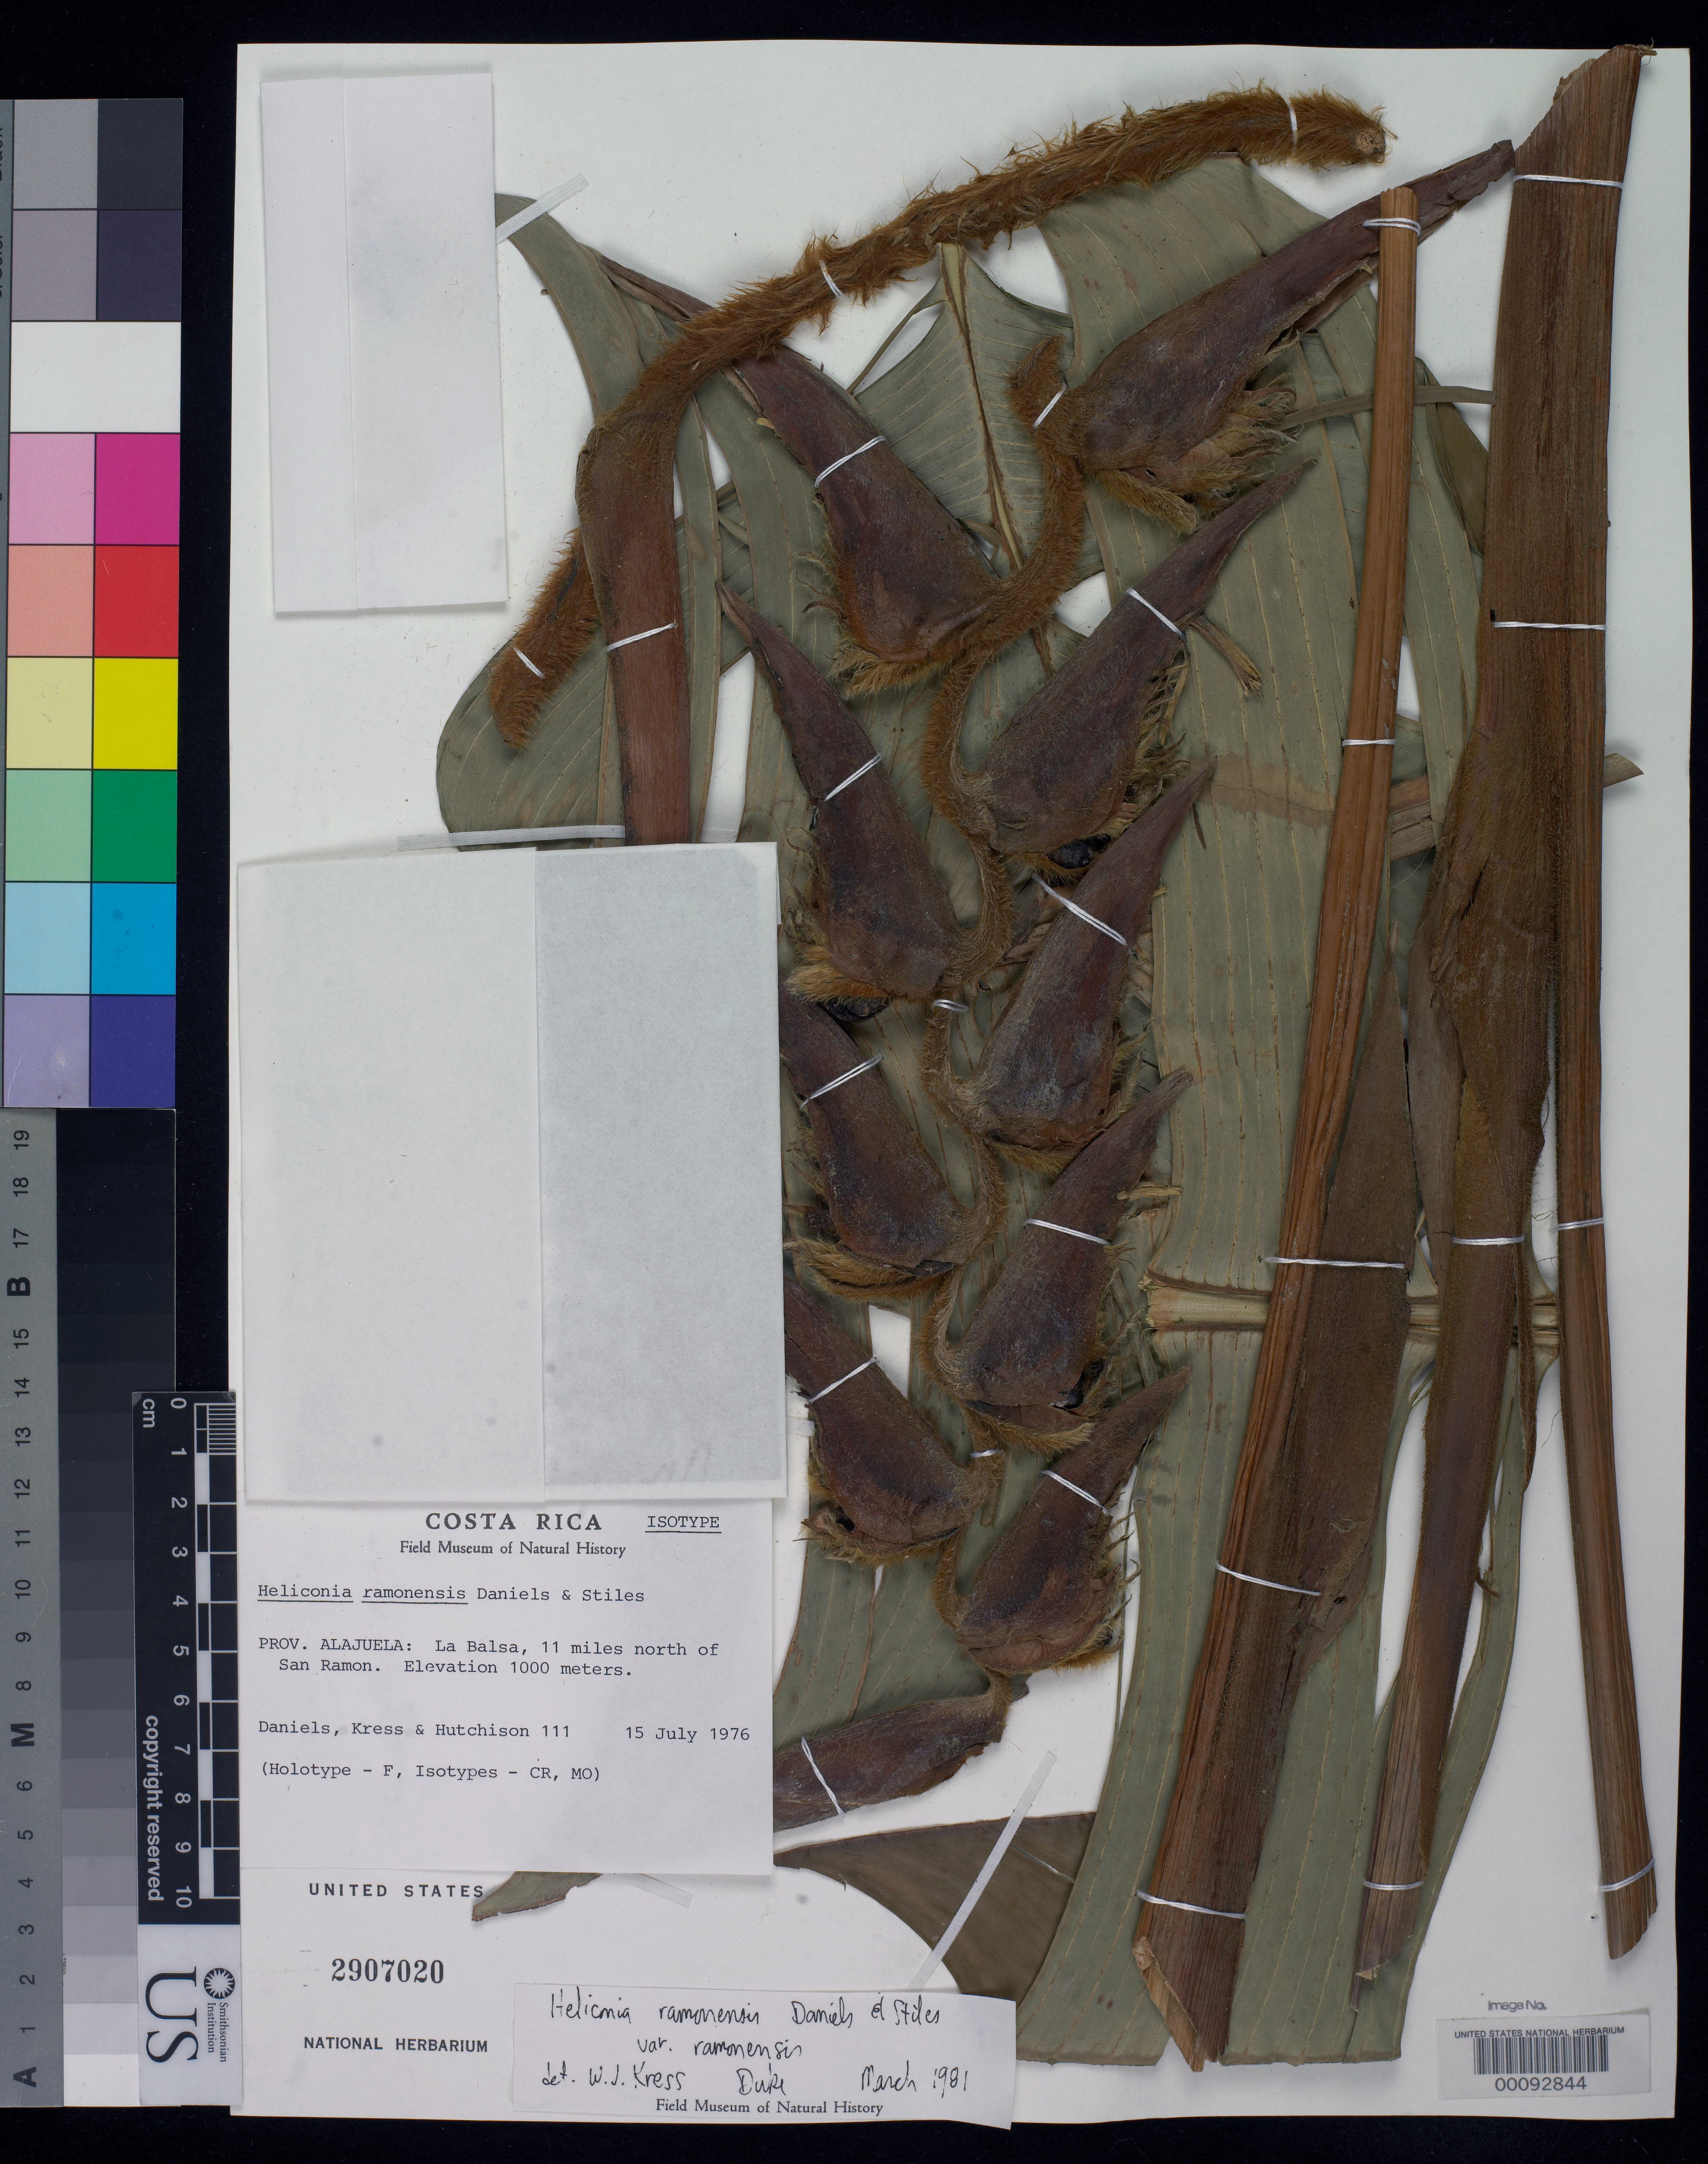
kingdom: Plantae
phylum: Tracheophyta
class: Liliopsida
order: Zingiberales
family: Heliconiaceae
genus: Heliconia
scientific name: Heliconia ramonensis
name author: G.S. Daniels & F.G. Stiles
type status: Isotype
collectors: G. S. Daniels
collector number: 111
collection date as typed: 15 Jul 1976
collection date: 1976-07-15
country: Costa Rica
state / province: Alajuela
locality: La Balsa, 11 mi N of San Ramon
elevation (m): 1000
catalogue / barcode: US 2907020